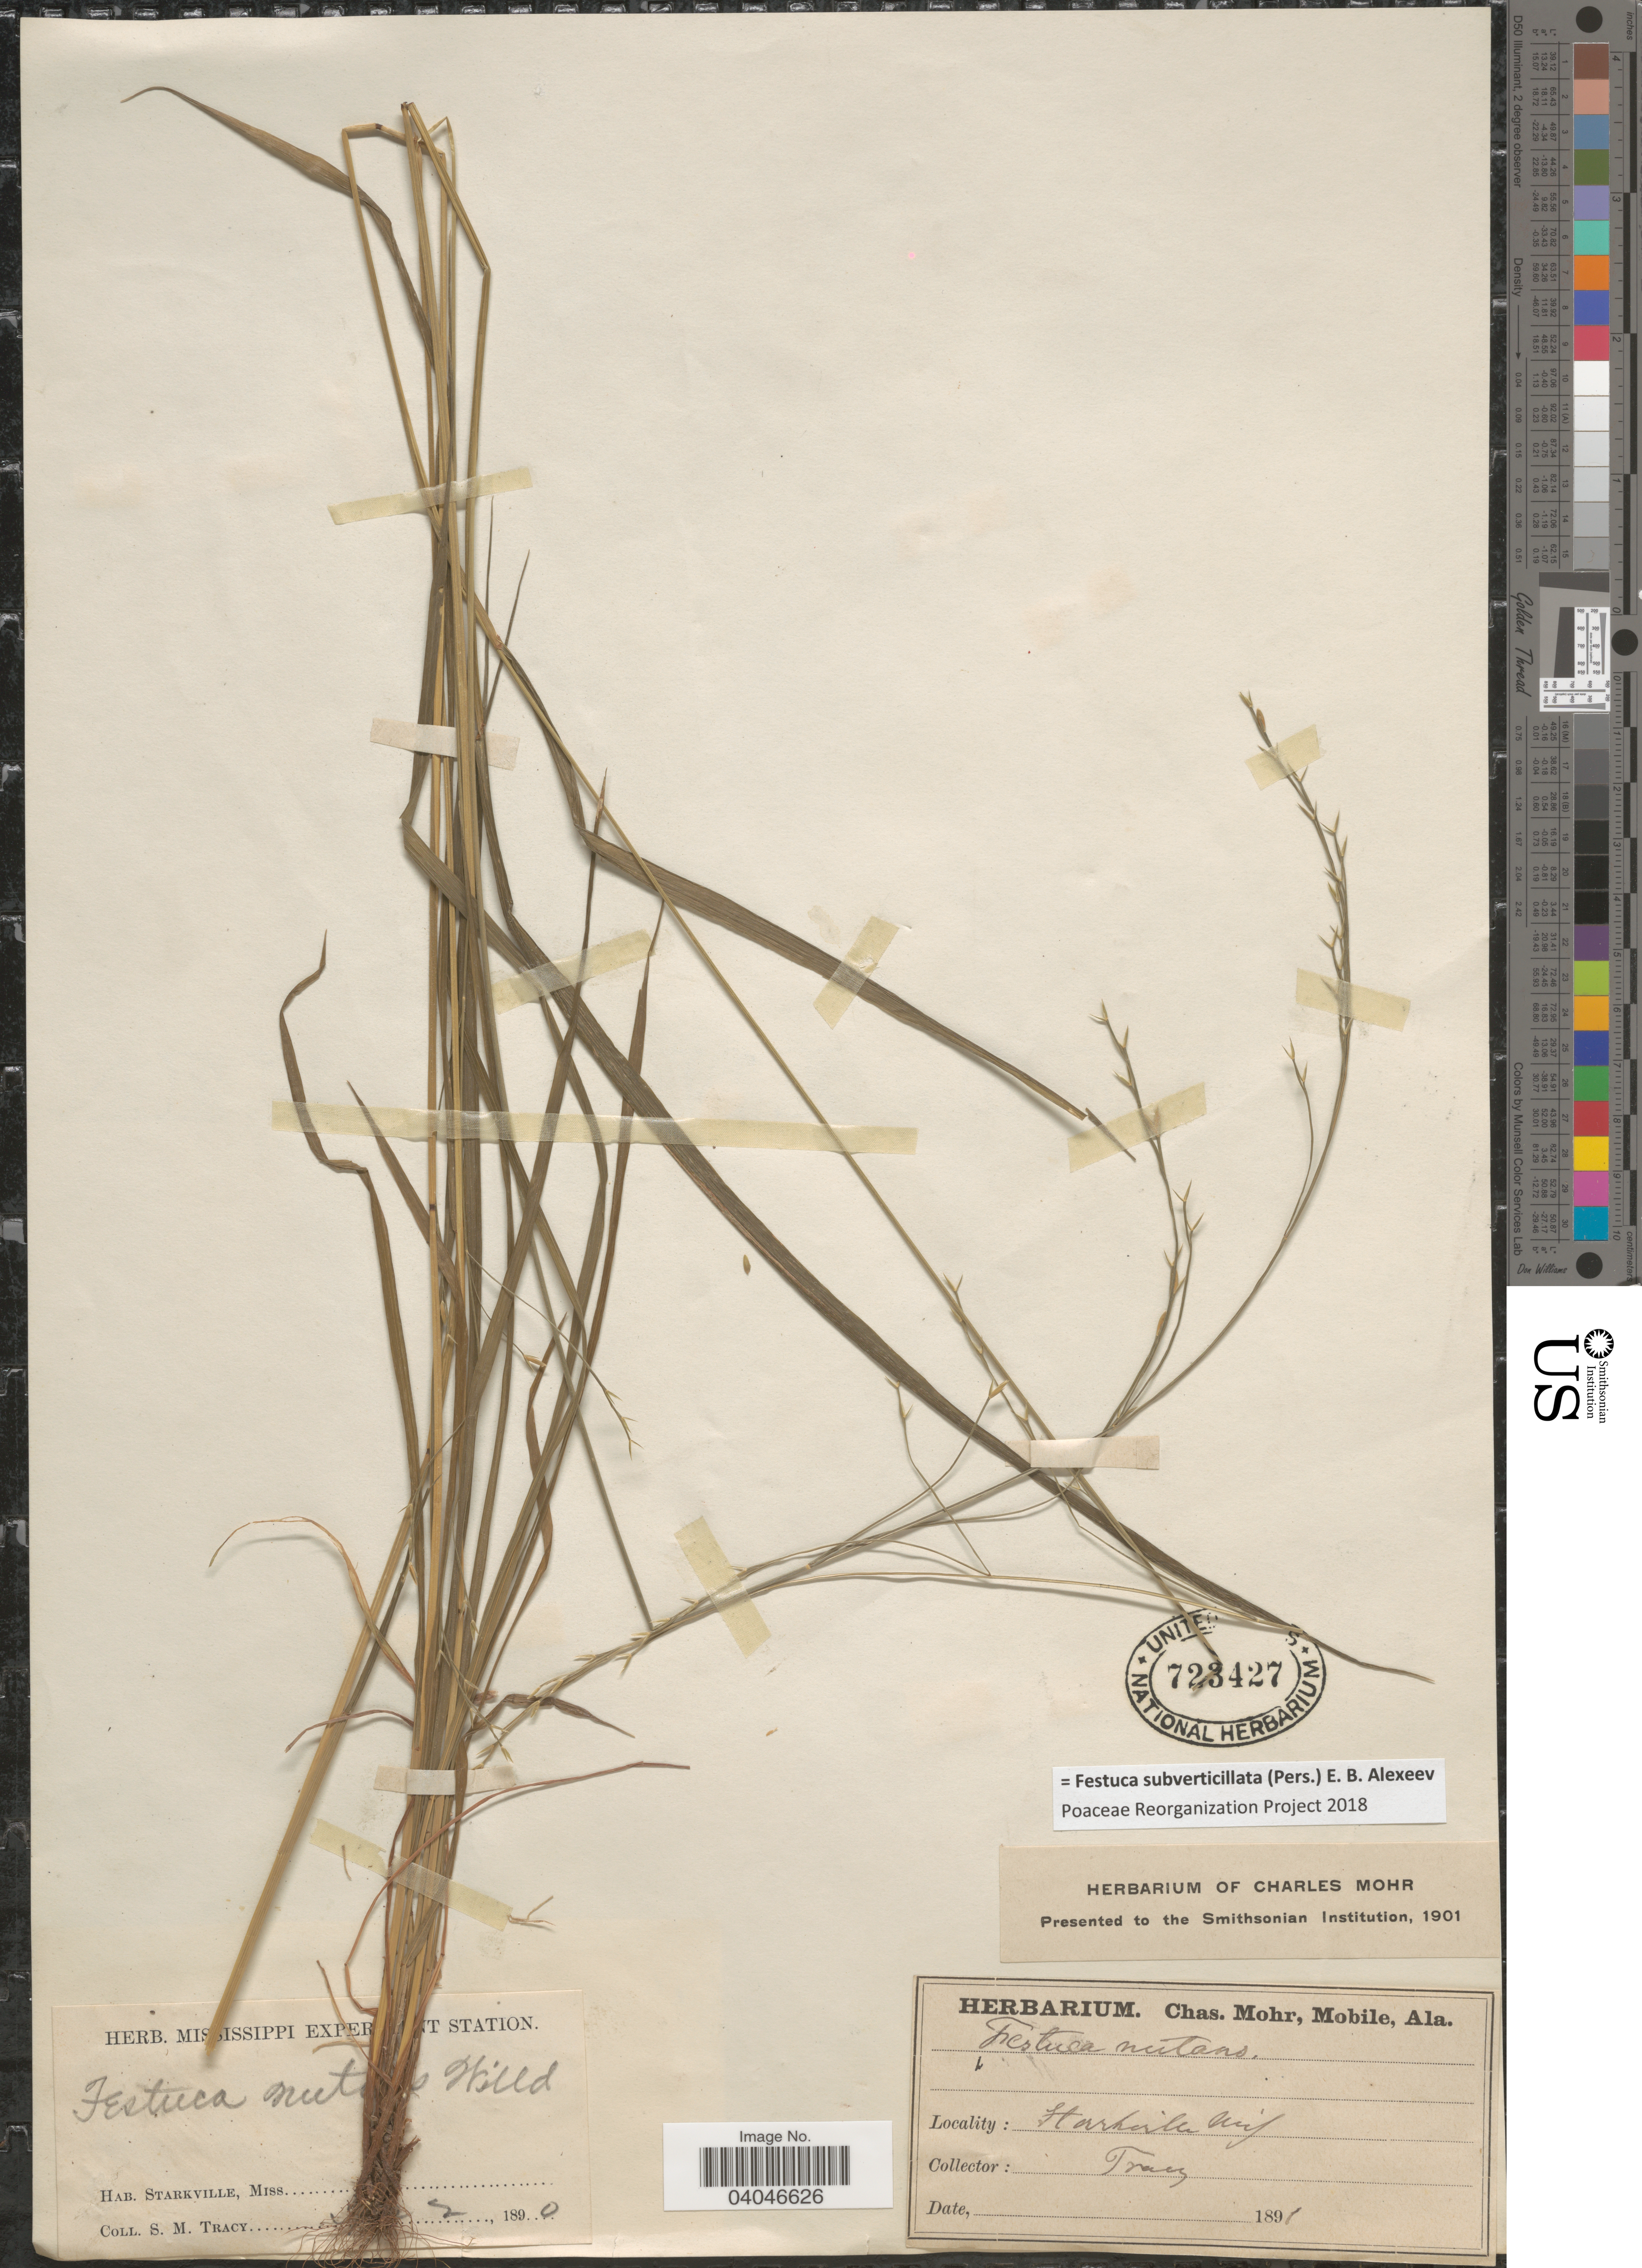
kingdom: Plantae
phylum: Tracheophyta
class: Liliopsida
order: Poales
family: Poaceae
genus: Festuca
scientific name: Festuca subverticillata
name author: (Pers.) E.B. Alexeev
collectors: S. M. Tracy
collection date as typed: ! 2 1890 - 1891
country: United States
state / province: Mississippi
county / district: Oktibbeha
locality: Starkville.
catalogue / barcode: US 723427